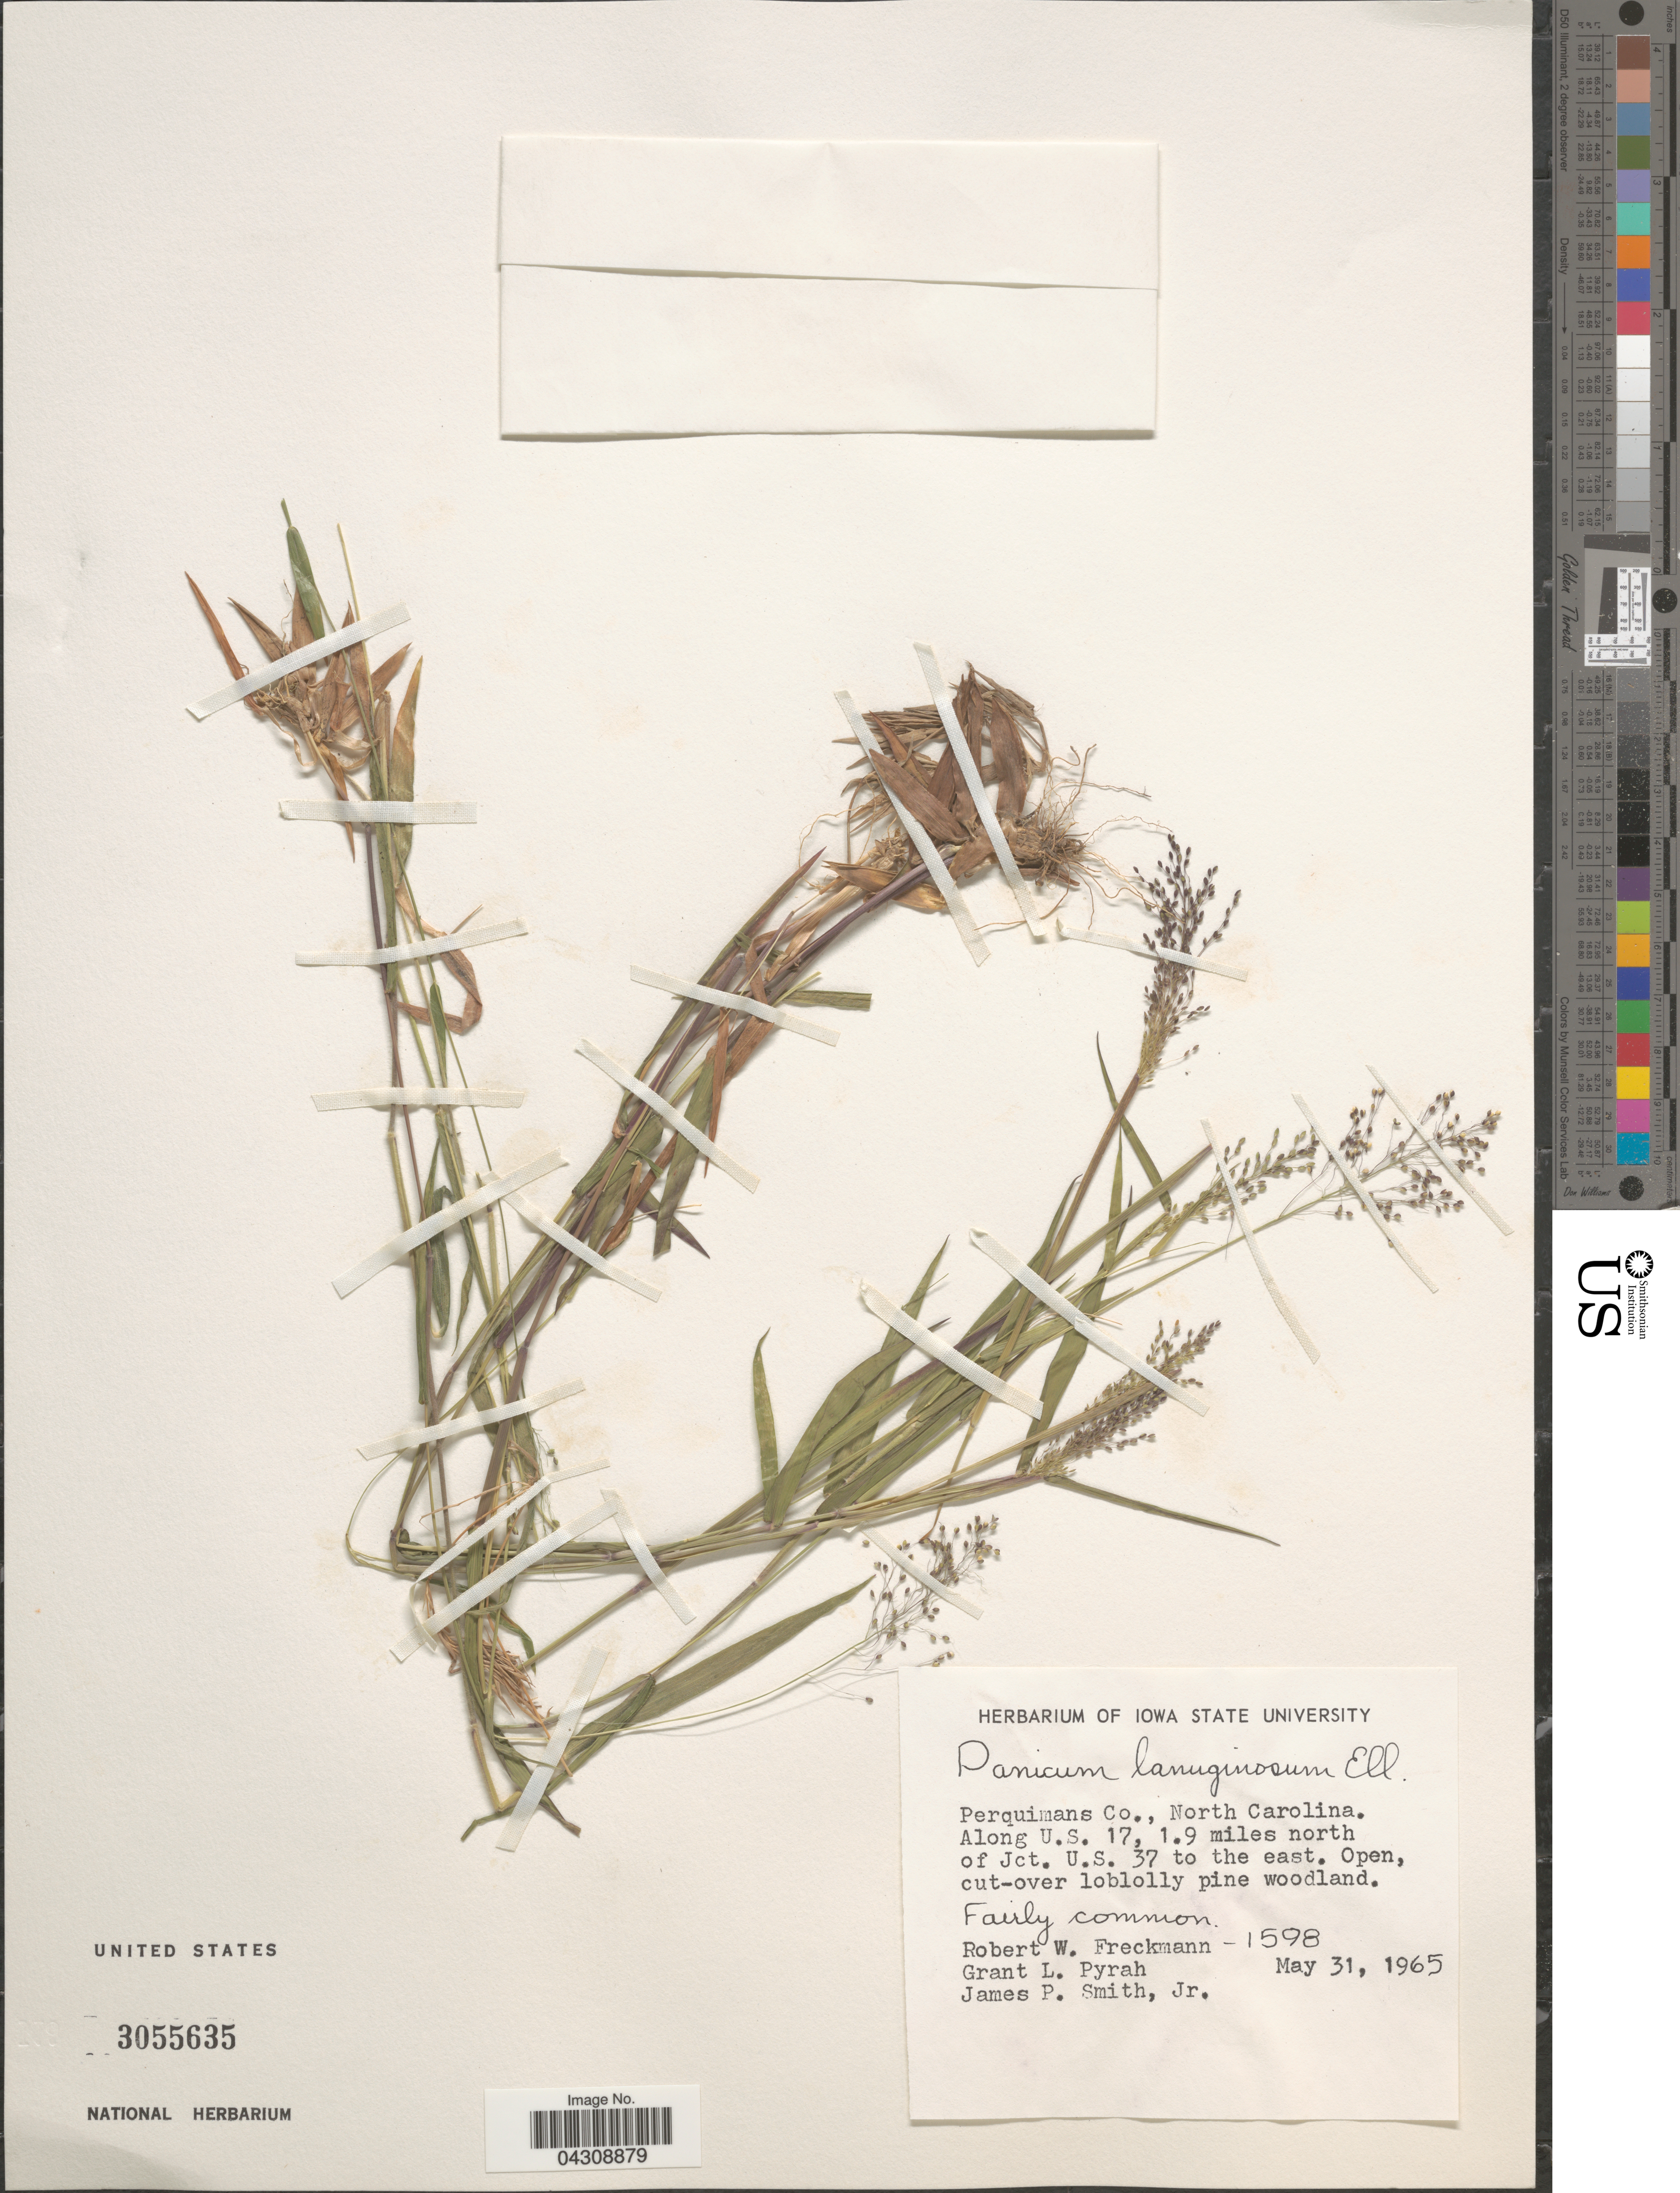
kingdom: Plantae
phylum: Tracheophyta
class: Liliopsida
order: Poales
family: Poaceae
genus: Dichanthelium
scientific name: Dichanthelium acuminatum var. acuminatum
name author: (Sw.) Gould & C.A. Clark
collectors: R. Freckmann, G. Pyrah & J. P. Smith Jr.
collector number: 1598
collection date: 1965-05-31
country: United States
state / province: North Carolina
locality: Perquimans Co. Along U.S. 17, 1.9 miles north of Jct. U.S. 37 to the east. Open, cut-over loblolly pine woodland.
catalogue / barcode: US 3055635